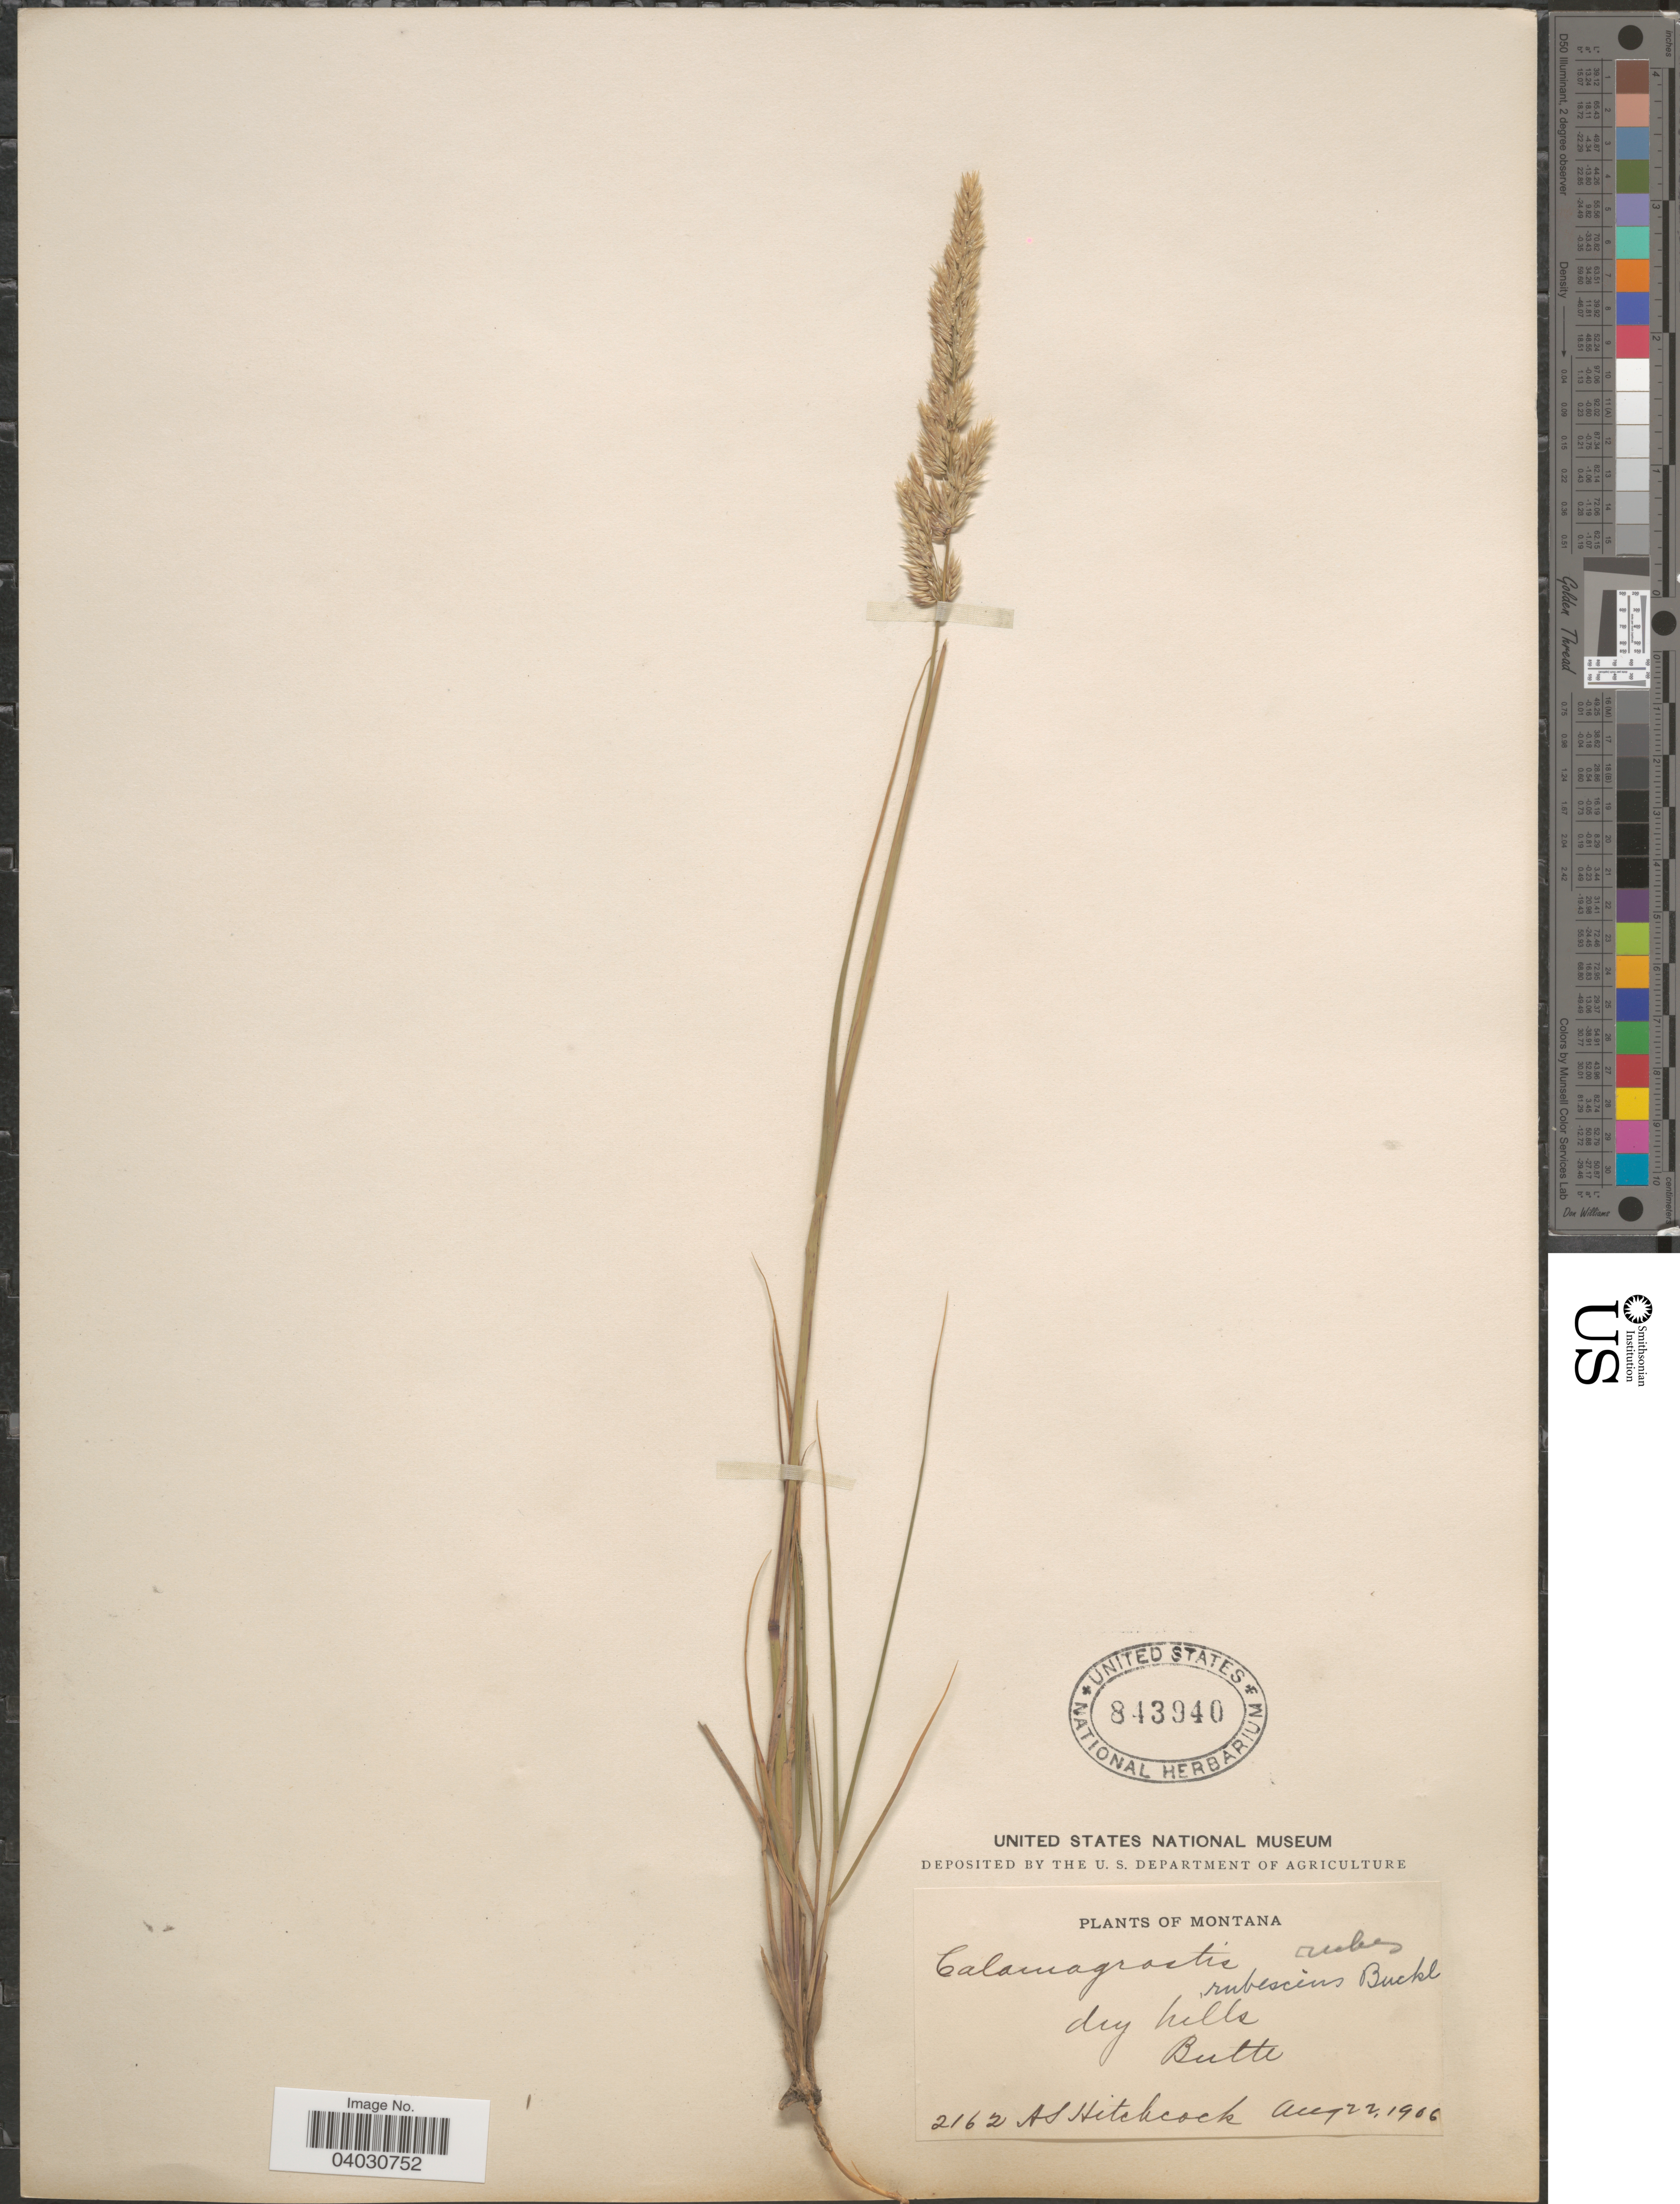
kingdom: Plantae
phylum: Tracheophyta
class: Liliopsida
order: Poales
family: Poaceae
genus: Calamagrostis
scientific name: Calamagrostis rubescens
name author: Buckley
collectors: A. S. Hitchcock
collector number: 2162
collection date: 1906-08-22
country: United States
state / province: Montana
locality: Butte.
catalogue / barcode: US 843940